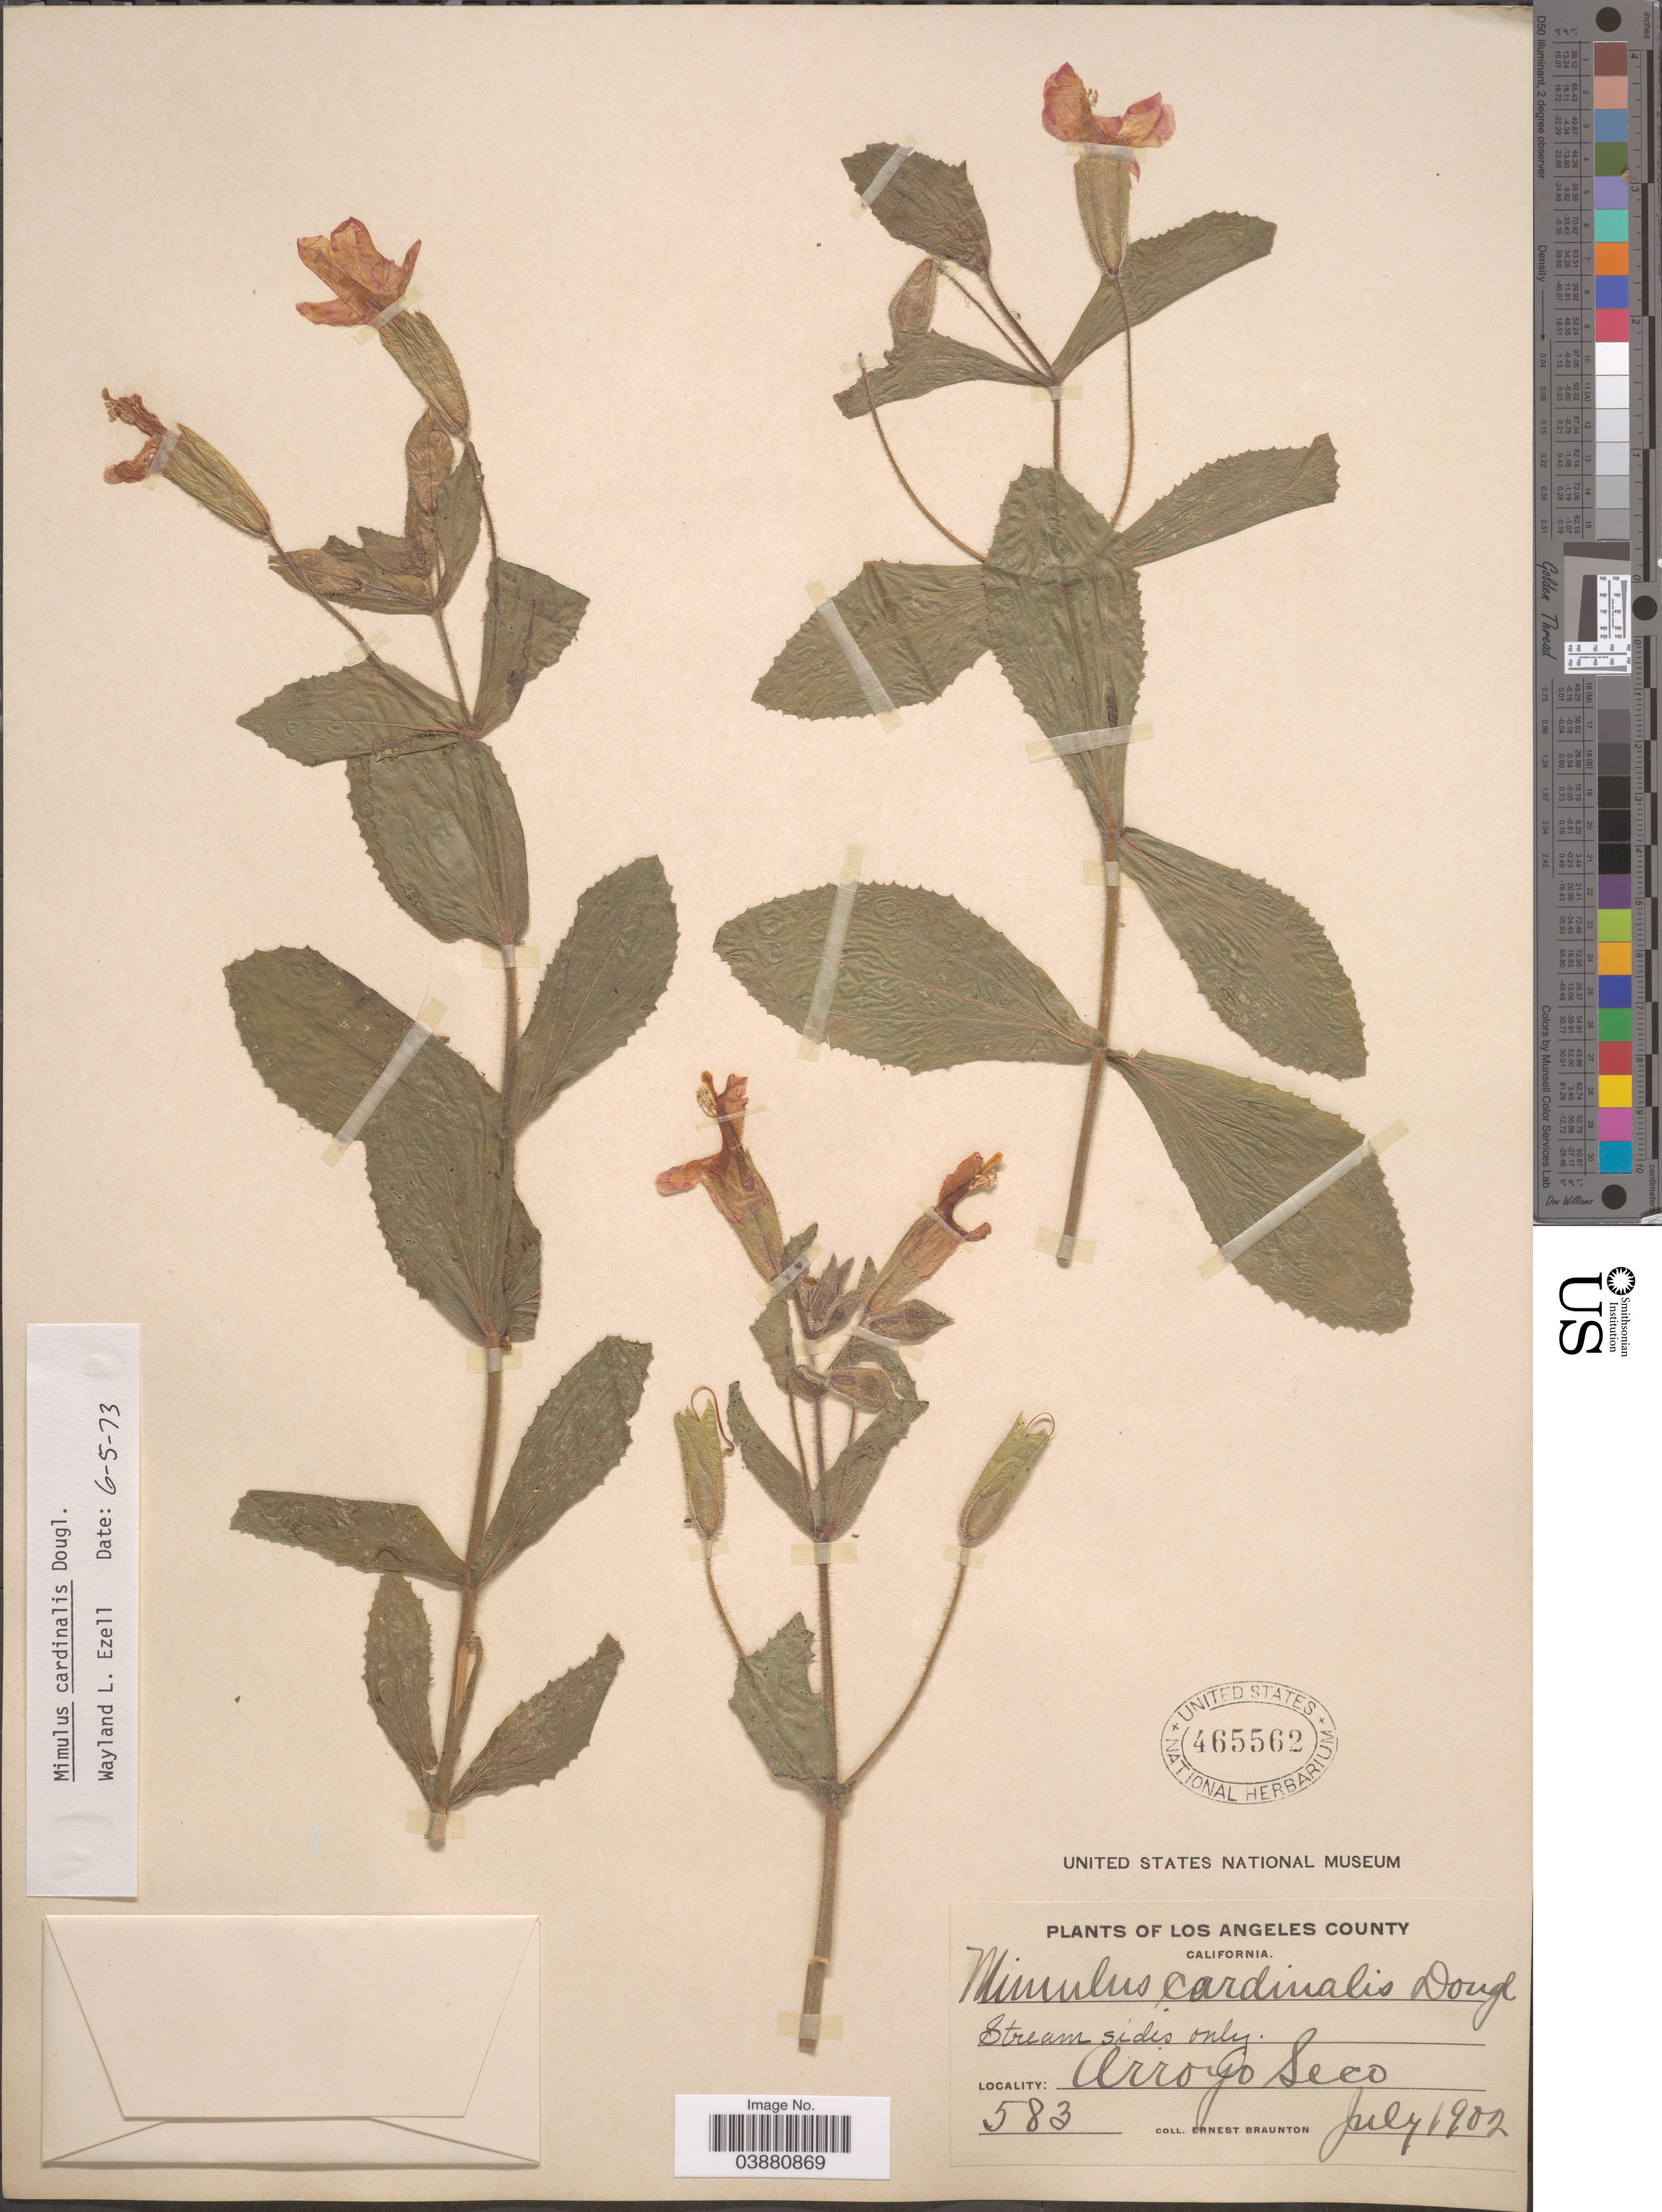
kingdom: Plantae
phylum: Tracheophyta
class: Magnoliopsida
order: Lamiales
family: Phrymaceae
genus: Mimulus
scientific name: Mimulus cardinalis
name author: Douglas ex Benth.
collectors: E. Braunton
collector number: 583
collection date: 1902-07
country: United States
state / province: California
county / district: Los Angeles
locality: Los Angeles County. Arroyo Seco.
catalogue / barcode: US 465562